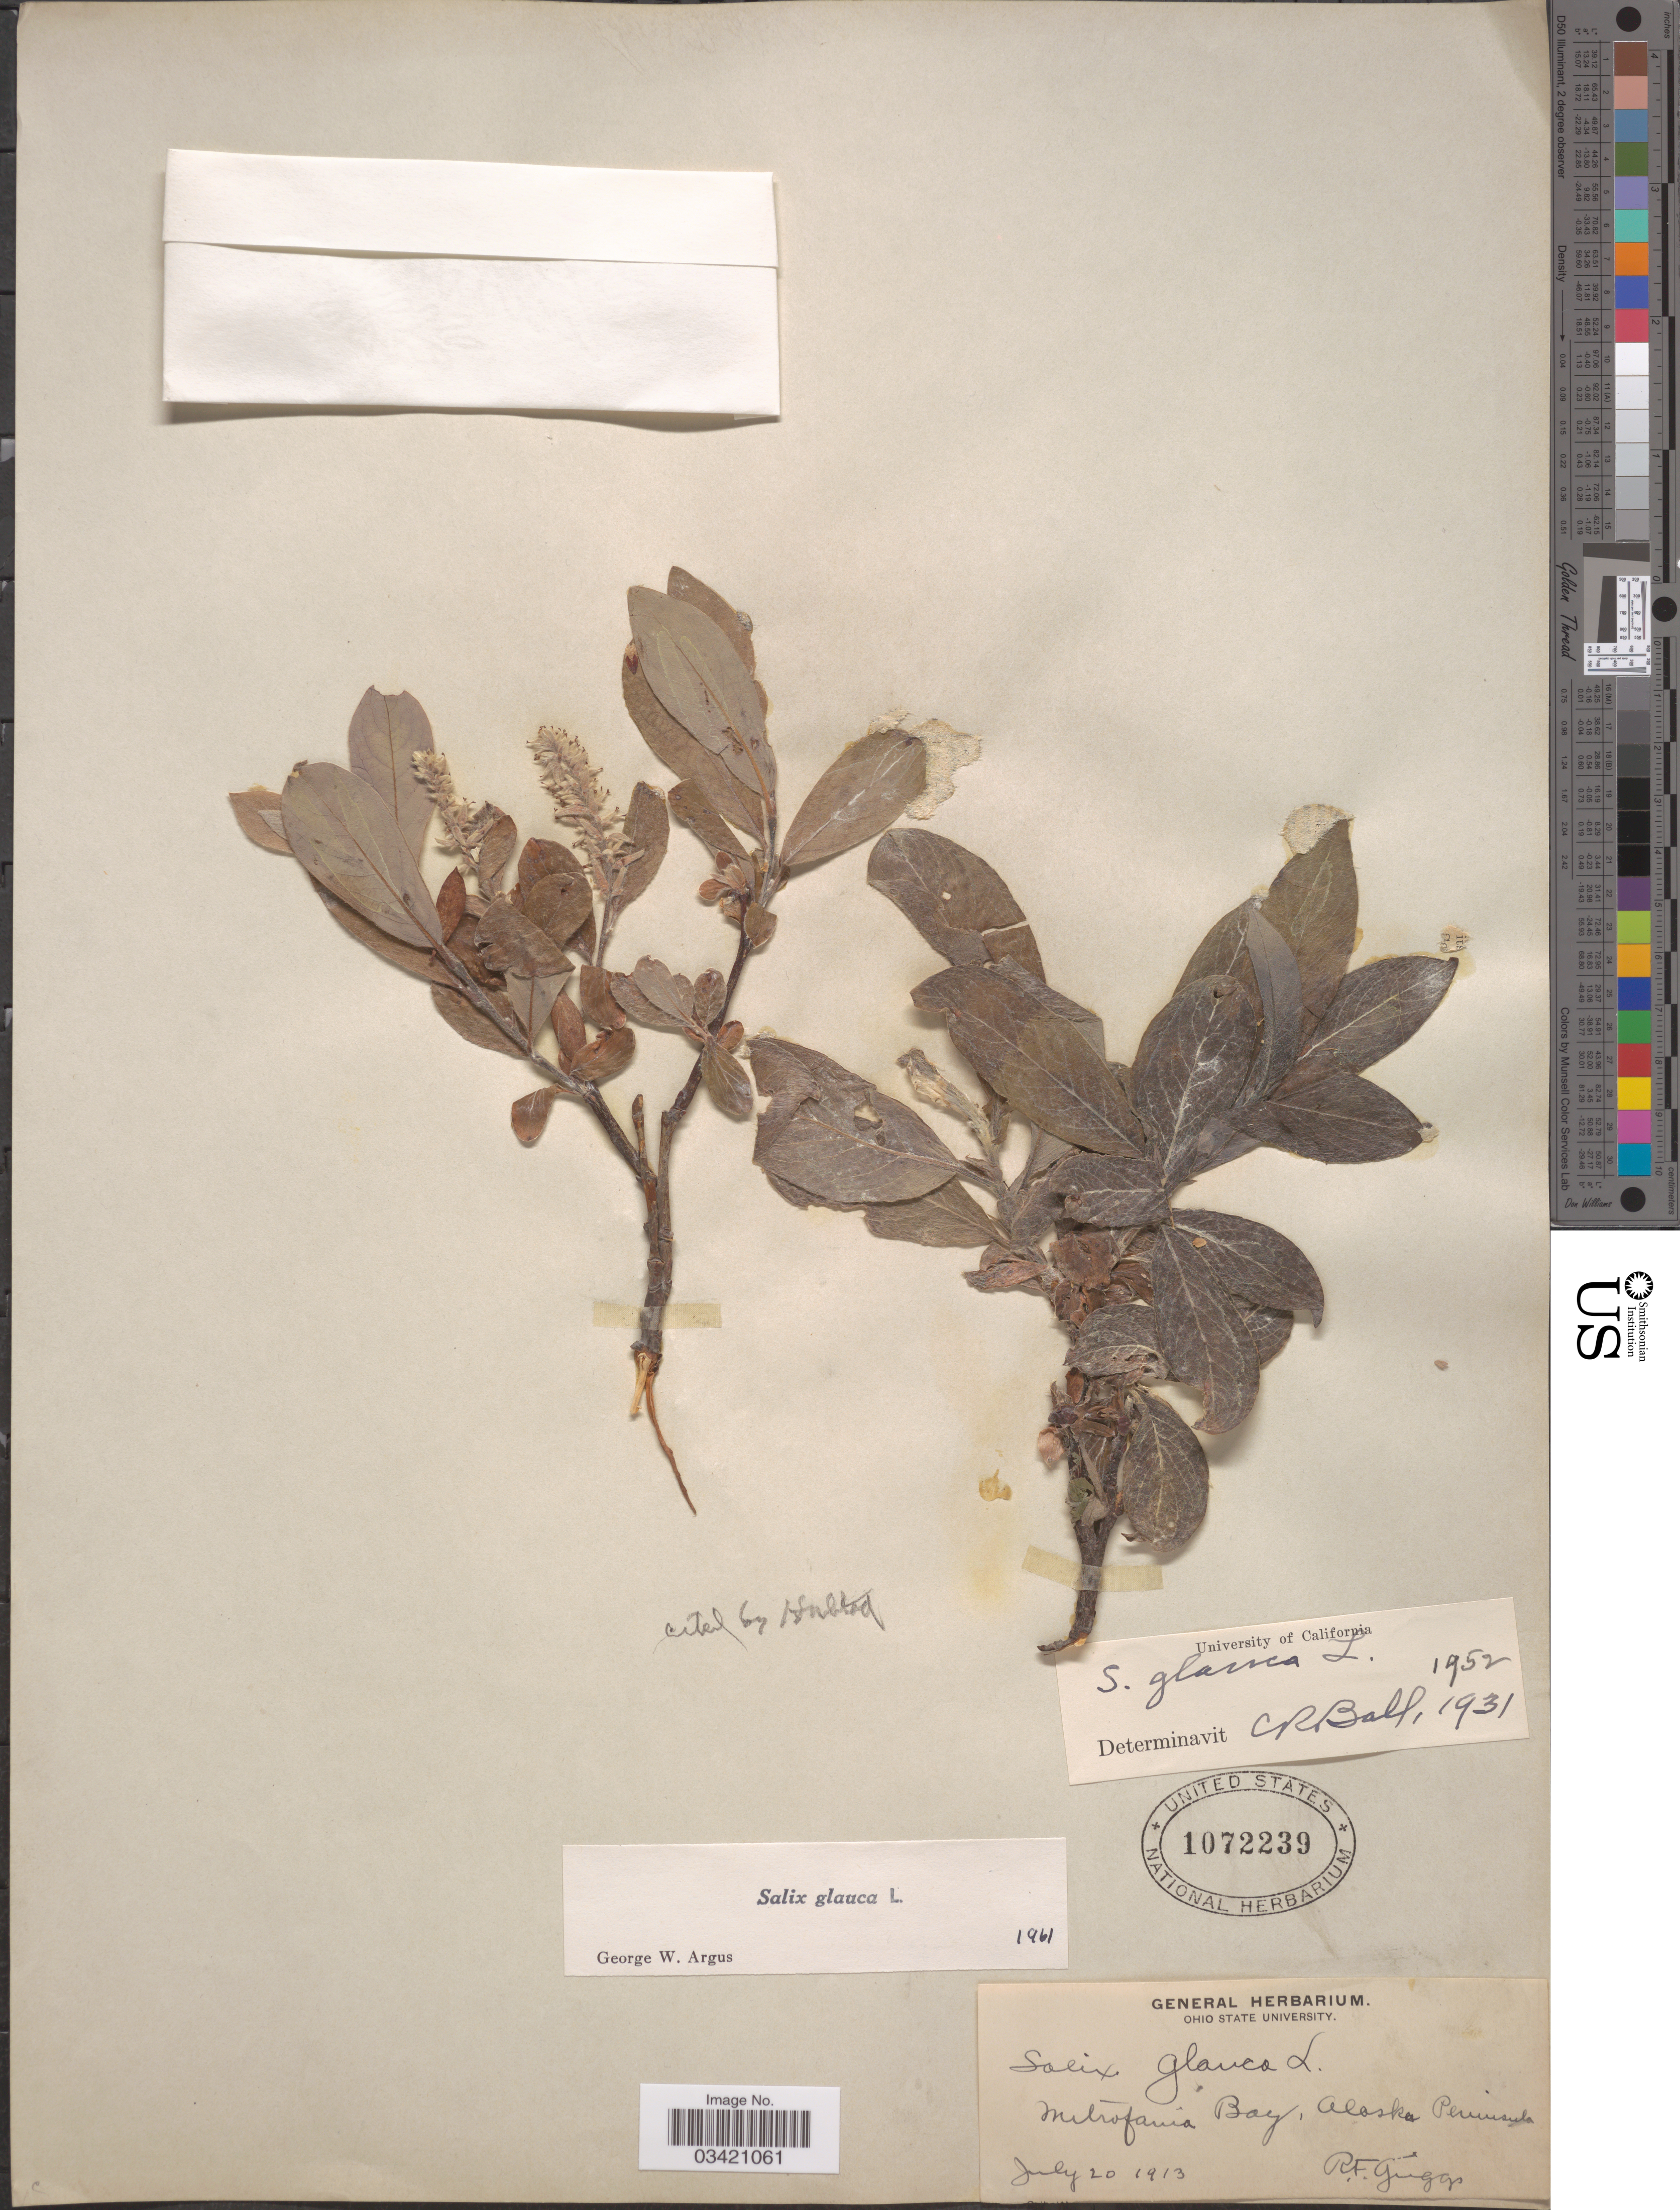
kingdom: Plantae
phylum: Tracheophyta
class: Magnoliopsida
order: Malpighiales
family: Salicaceae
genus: Salix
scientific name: Salix glauca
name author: L.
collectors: R. F. Griggs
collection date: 1913-07-20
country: United States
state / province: Alaska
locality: Metrofania Bay, Alaska Peninsula.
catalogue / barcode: US 1072239